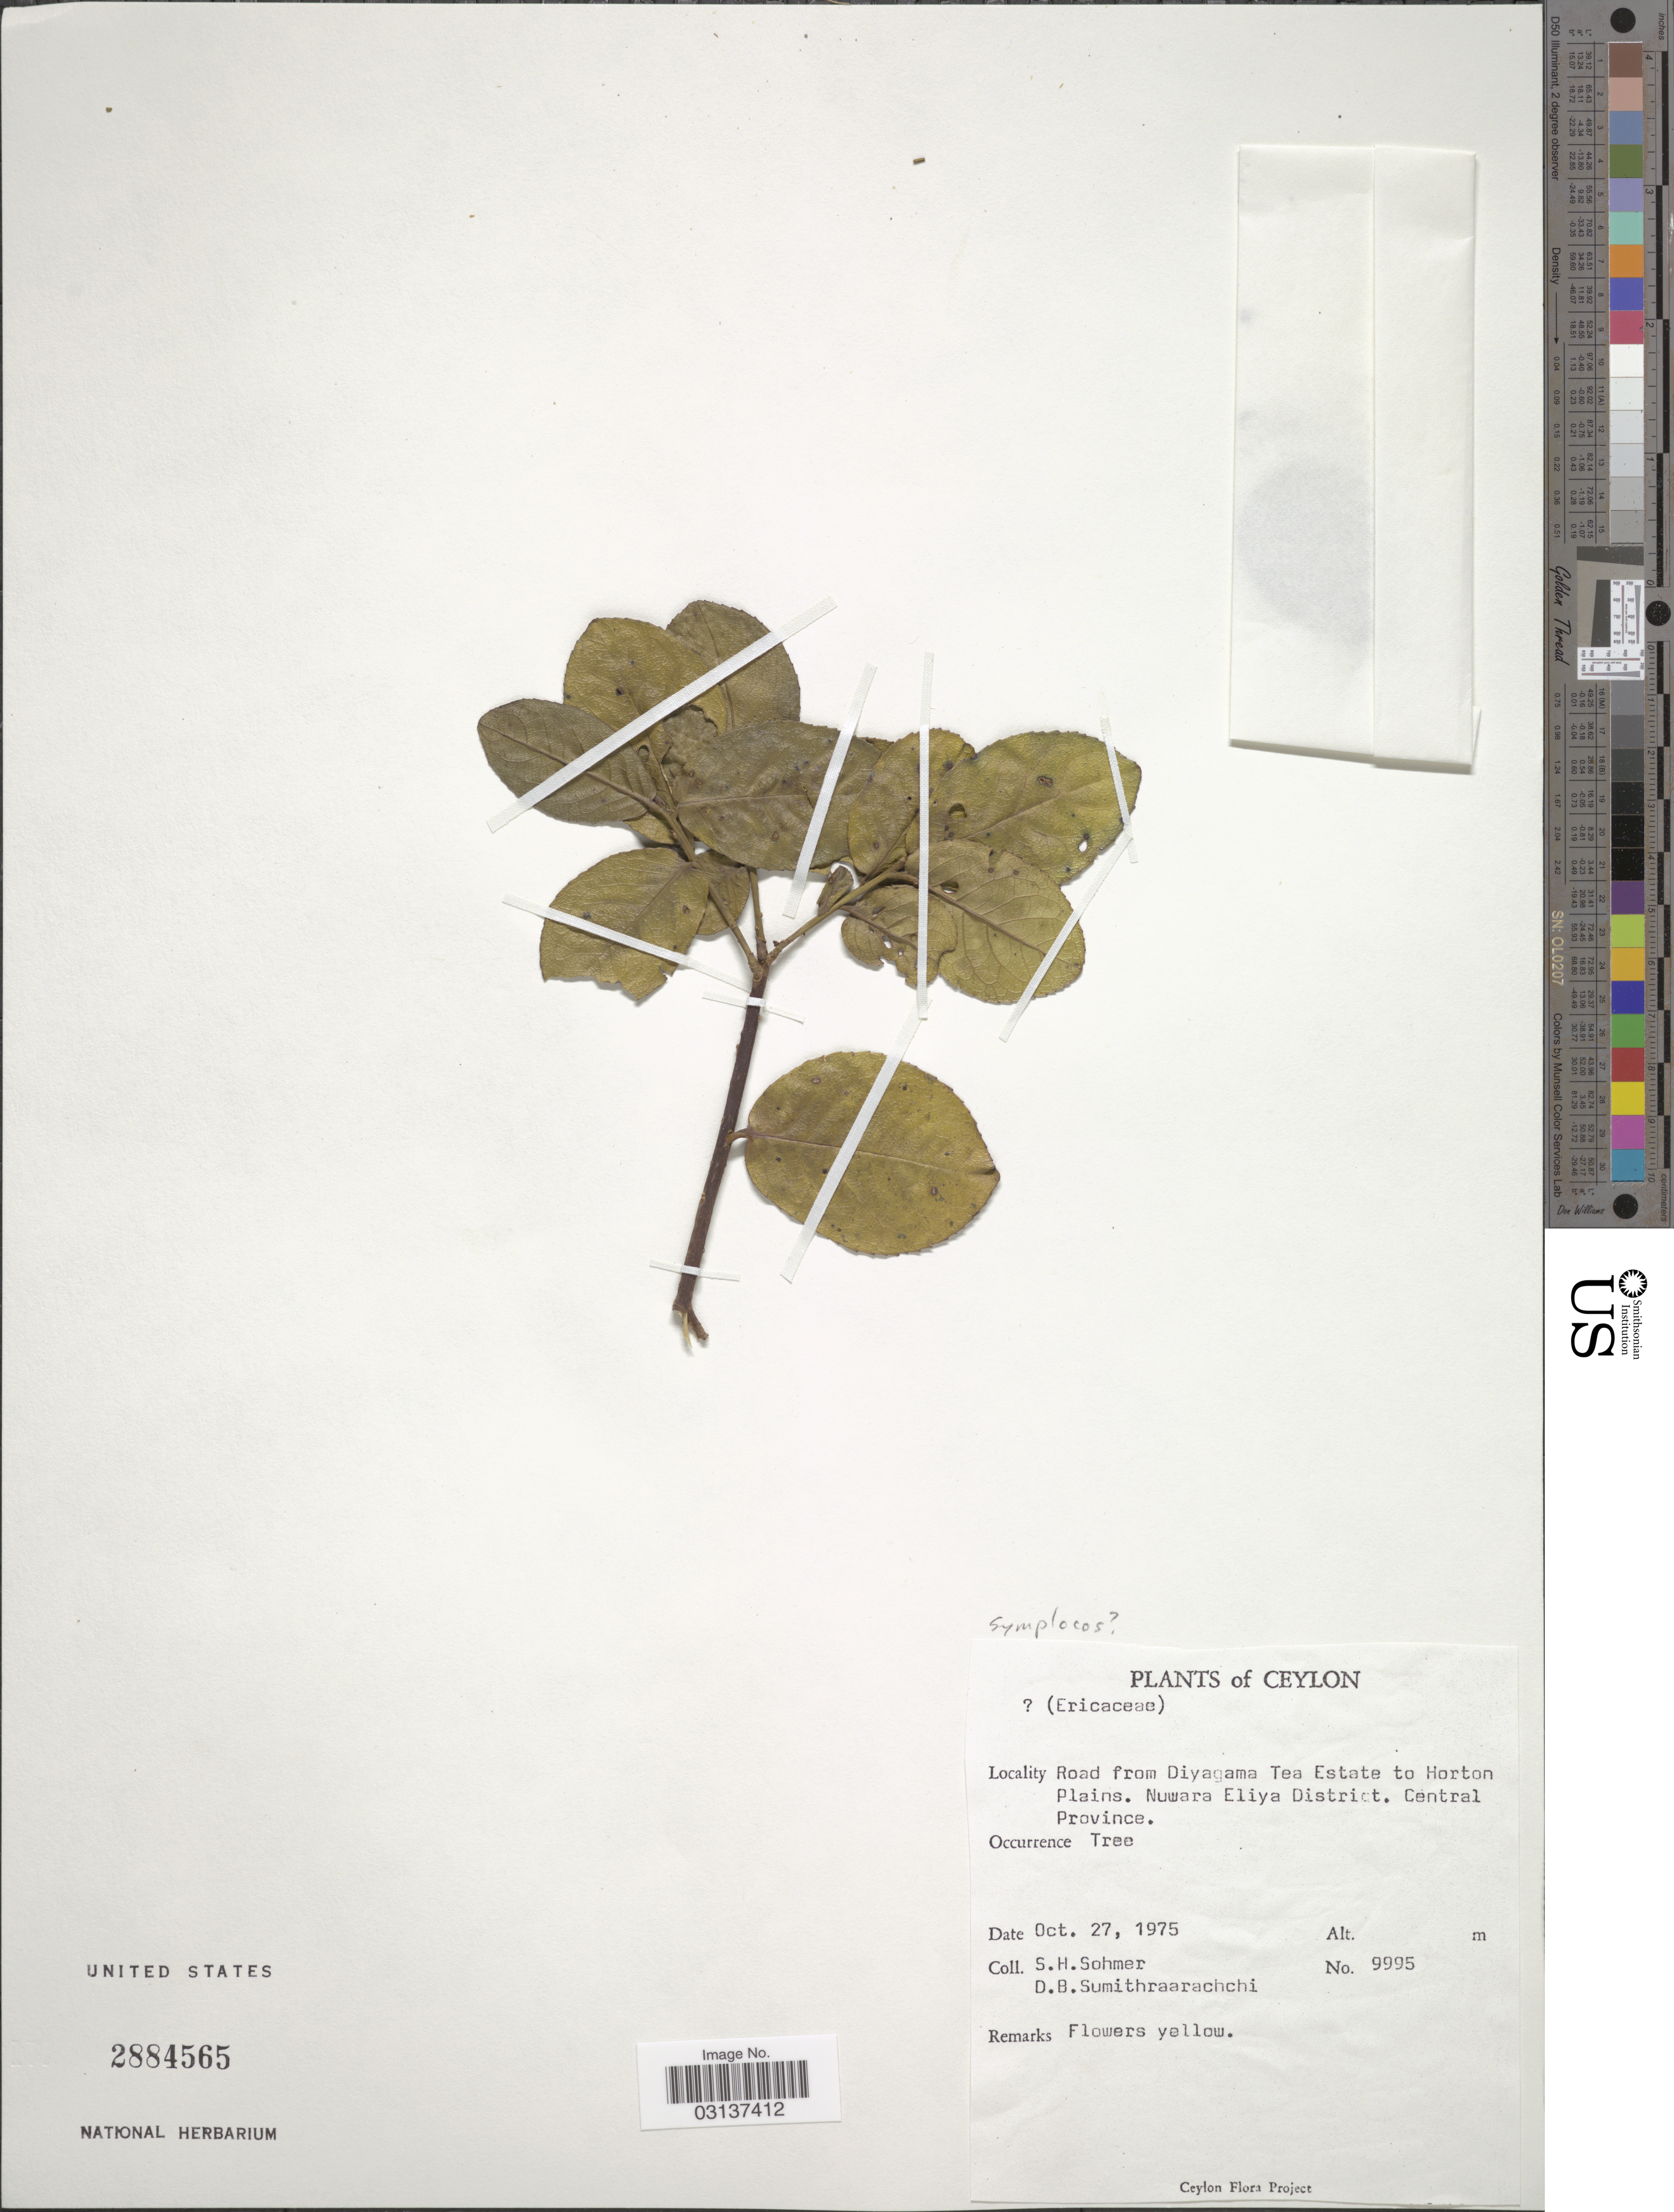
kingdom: Plantae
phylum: Tracheophyta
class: Magnoliopsida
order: Ericales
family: Symplocaceae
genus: Symplocos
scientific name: Symplocos sp.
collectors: S. H. Sohmer & D. B. Sumithraarachchi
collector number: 9995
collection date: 1975-10-27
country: Sri Lanka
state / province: Central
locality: Ceylon, Road from Diyagama Tea Estate to Horton Plains. Nuwara Eliya District. Central Province.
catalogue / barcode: US 2884565